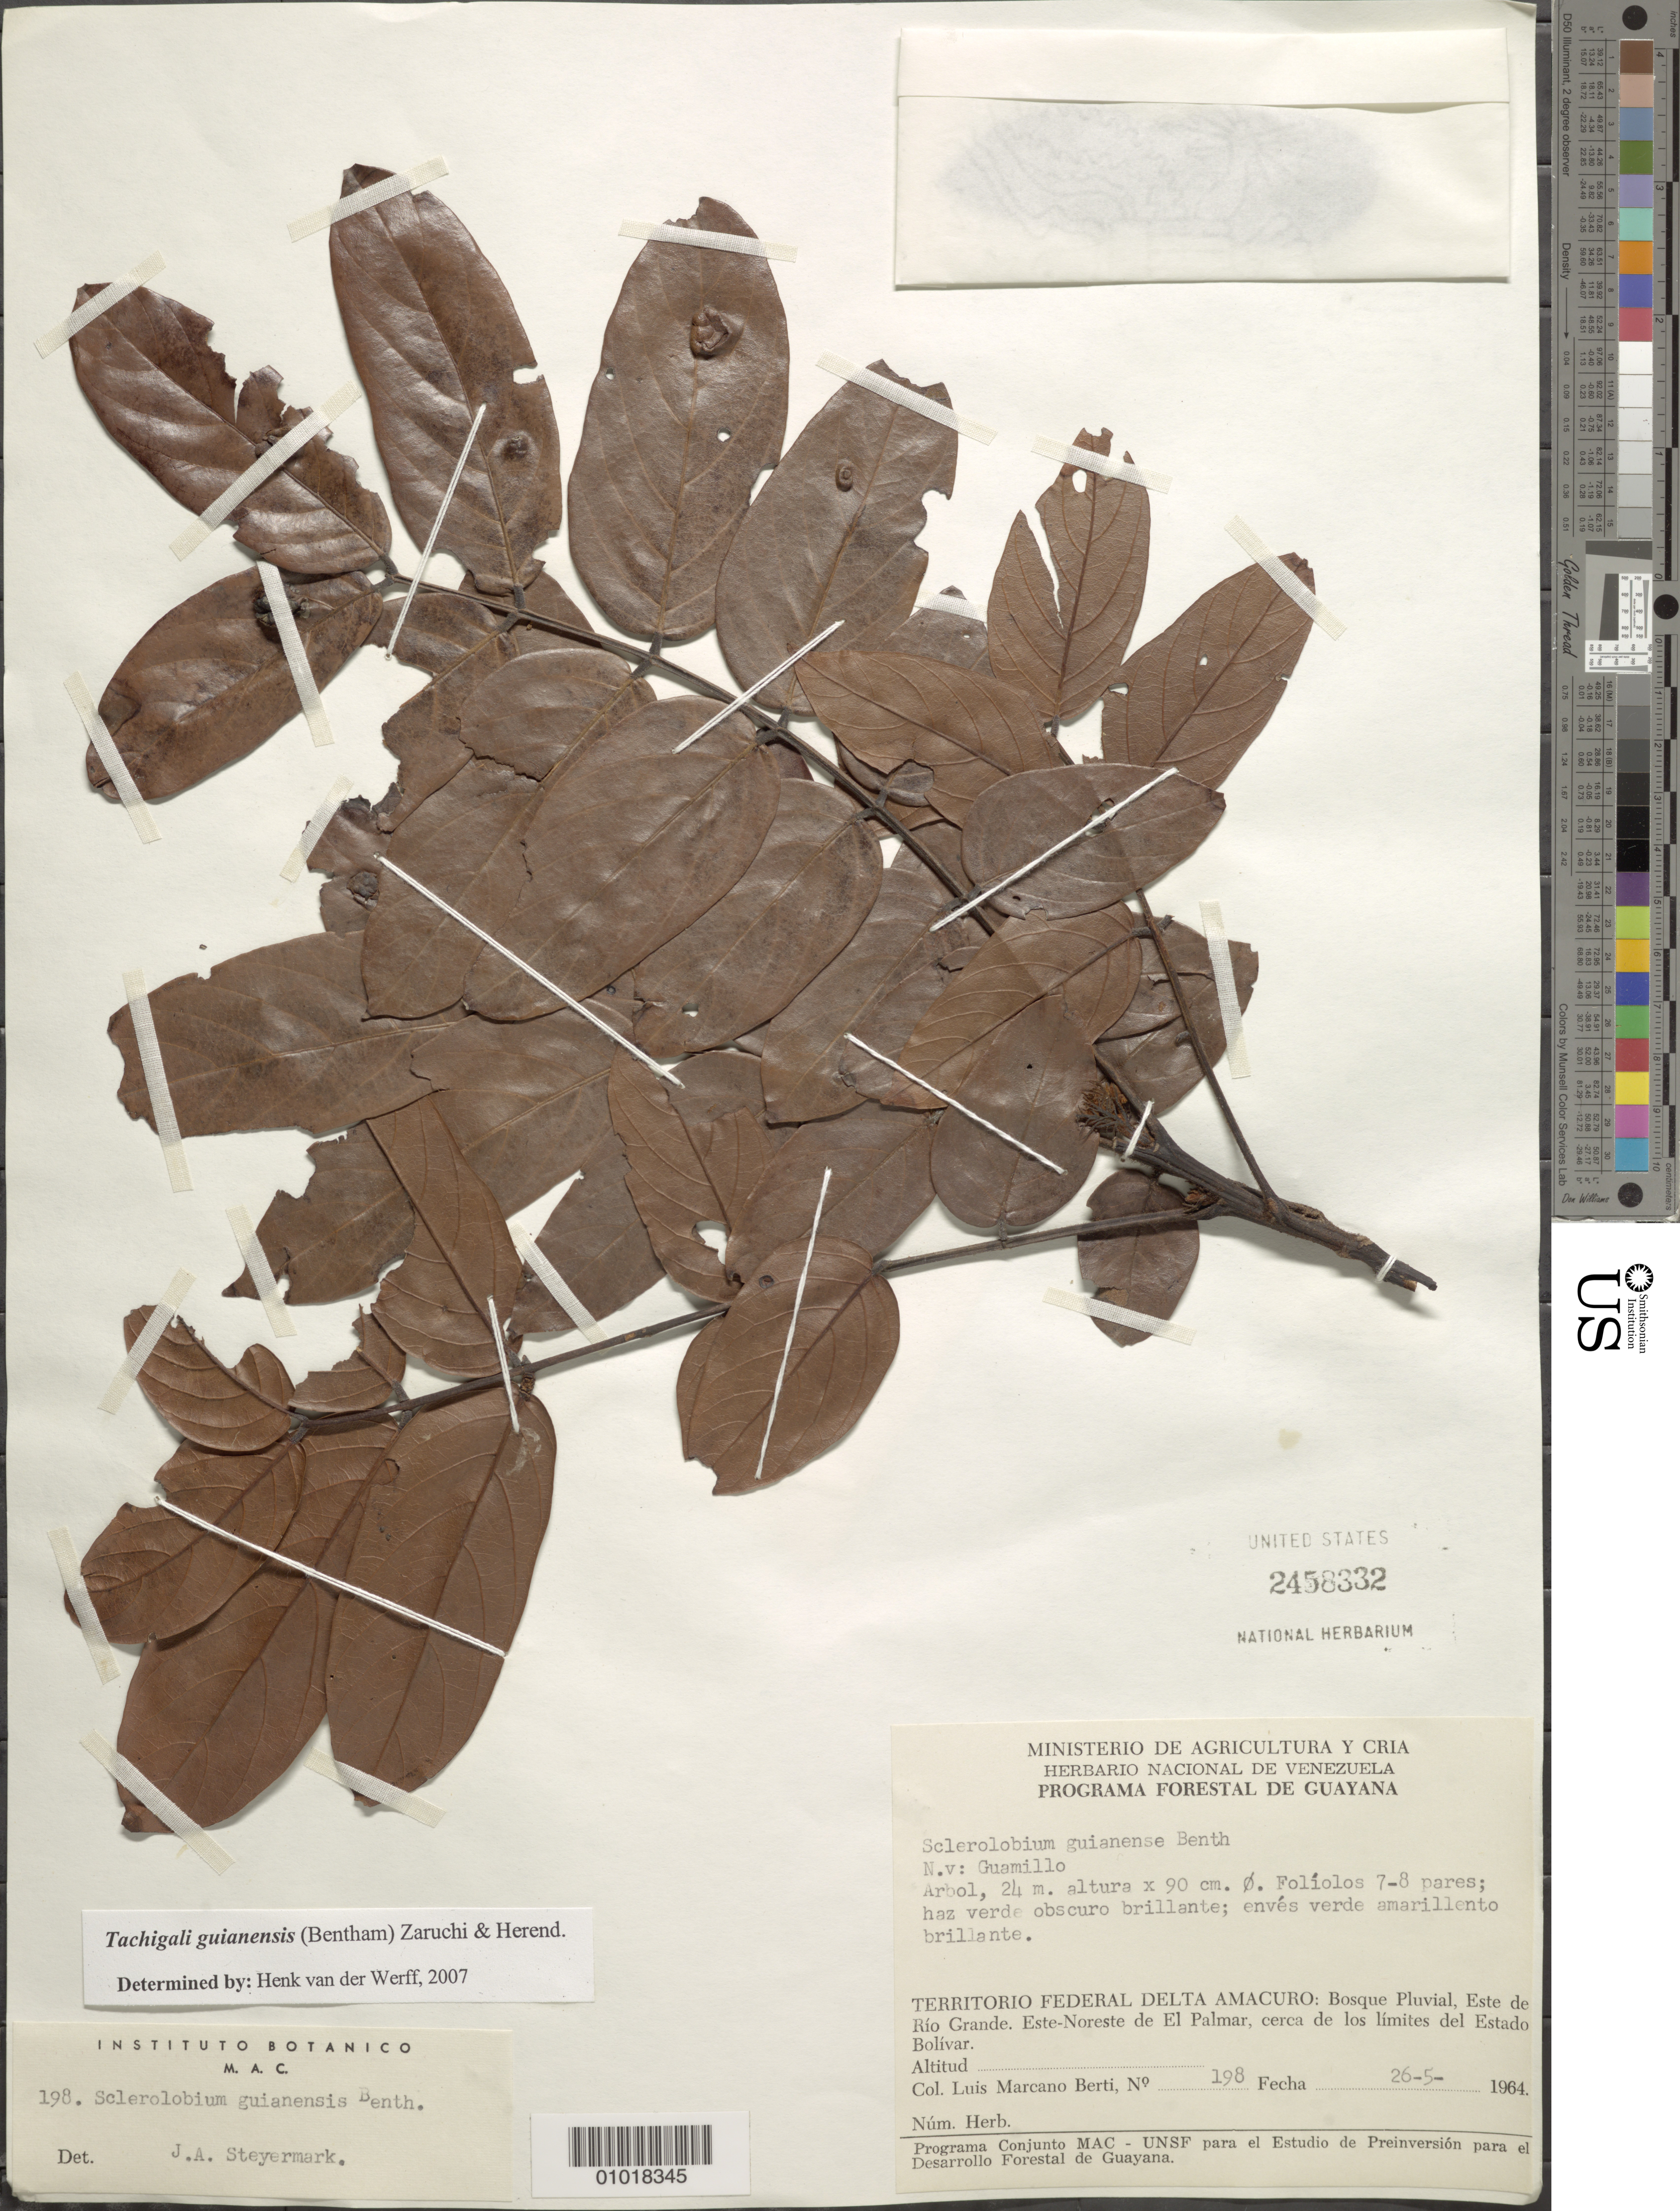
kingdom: Plantae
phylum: Tracheophyta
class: Magnoliopsida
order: Fabales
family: Fabaceae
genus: Tachigali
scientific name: Tachigali guianensis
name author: (Benth.) Zarucchi & Herend.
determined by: van der Werff, H., (MO), Missouri Botanical Garden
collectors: L. Marcano-Berti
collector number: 198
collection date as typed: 26-May-64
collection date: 1964-05-26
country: Venezuela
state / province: Delta Amacuro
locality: Este de Río Grande, ENE de El Palmar, cerca de los limites del Estado Bolívar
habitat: Bosque pluvial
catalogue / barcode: US 2458332